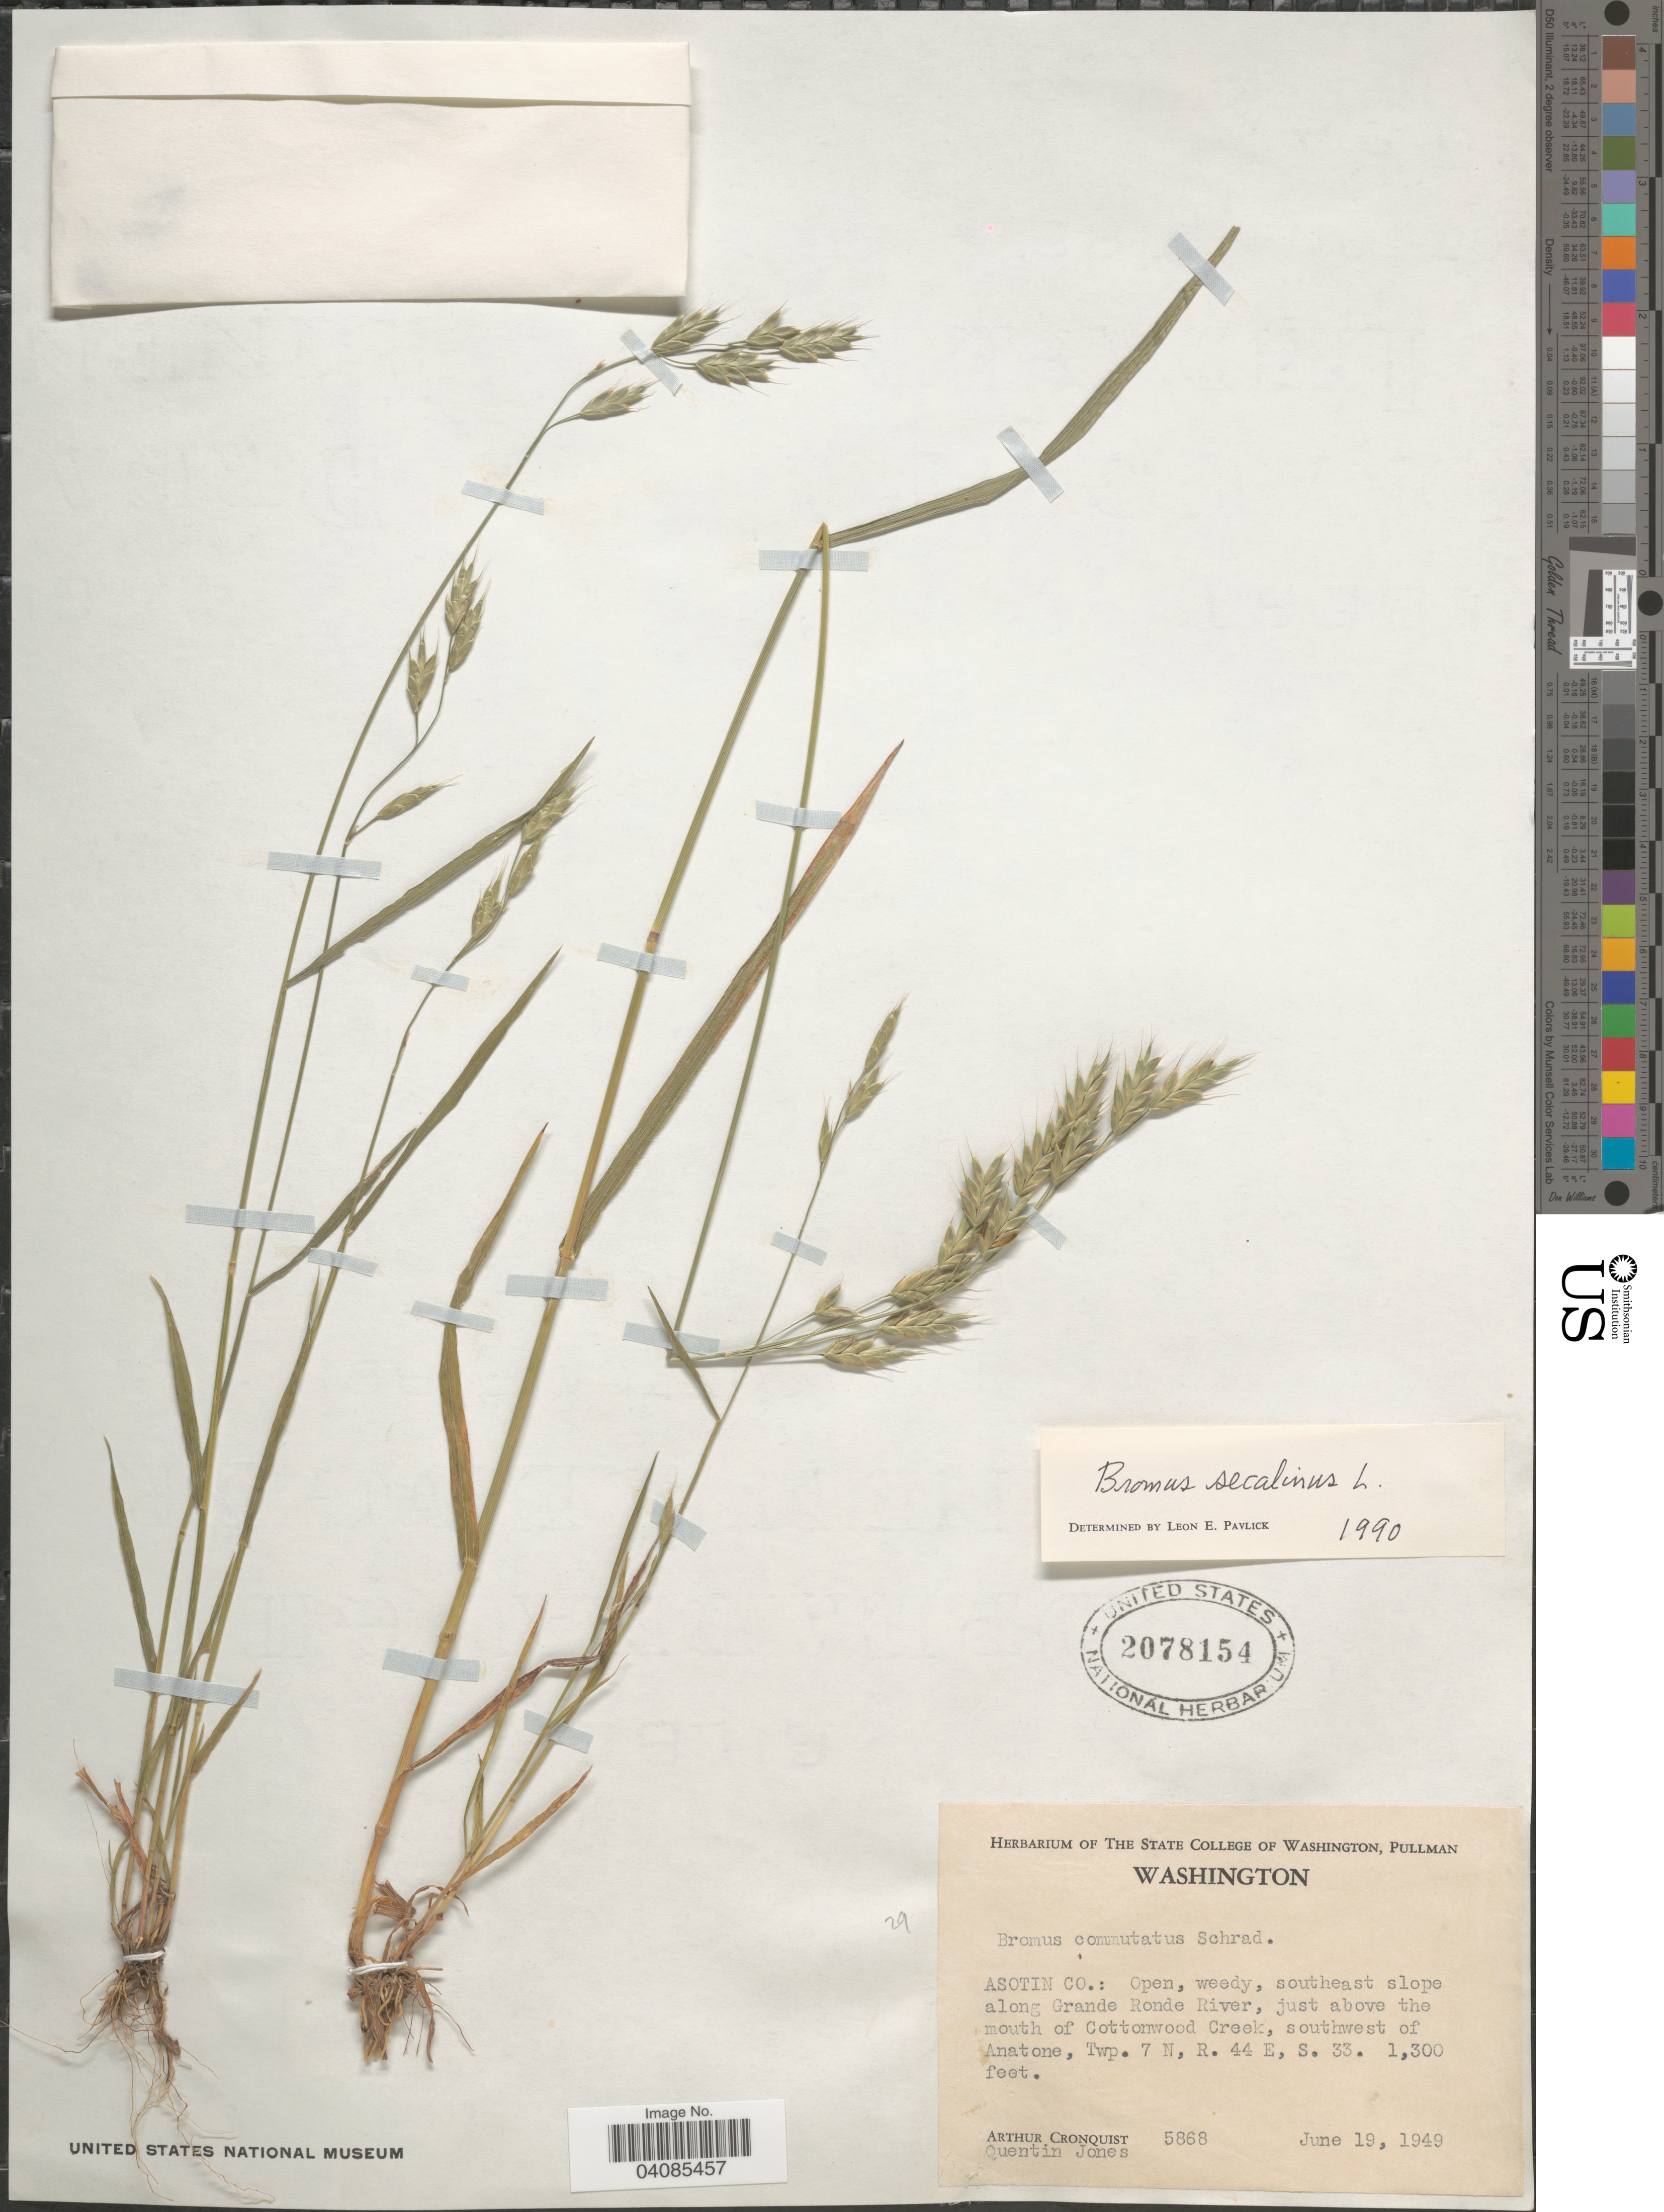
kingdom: Plantae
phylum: Tracheophyta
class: Liliopsida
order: Poales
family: Poaceae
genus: Bromus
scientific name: Bromus secalinus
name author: L.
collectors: A. J. Cronquist & Q. Jones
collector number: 5868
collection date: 1949-06-19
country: United States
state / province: Washington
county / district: Asotin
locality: Asotin Co.: Open, weedy, southeast slope along Grande Ronde River, just above the mouth of Cottonwood Creek, southwest of Anatone, Twp. 7 N, R. 44 E, S. 33.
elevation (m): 396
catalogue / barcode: US 2078154